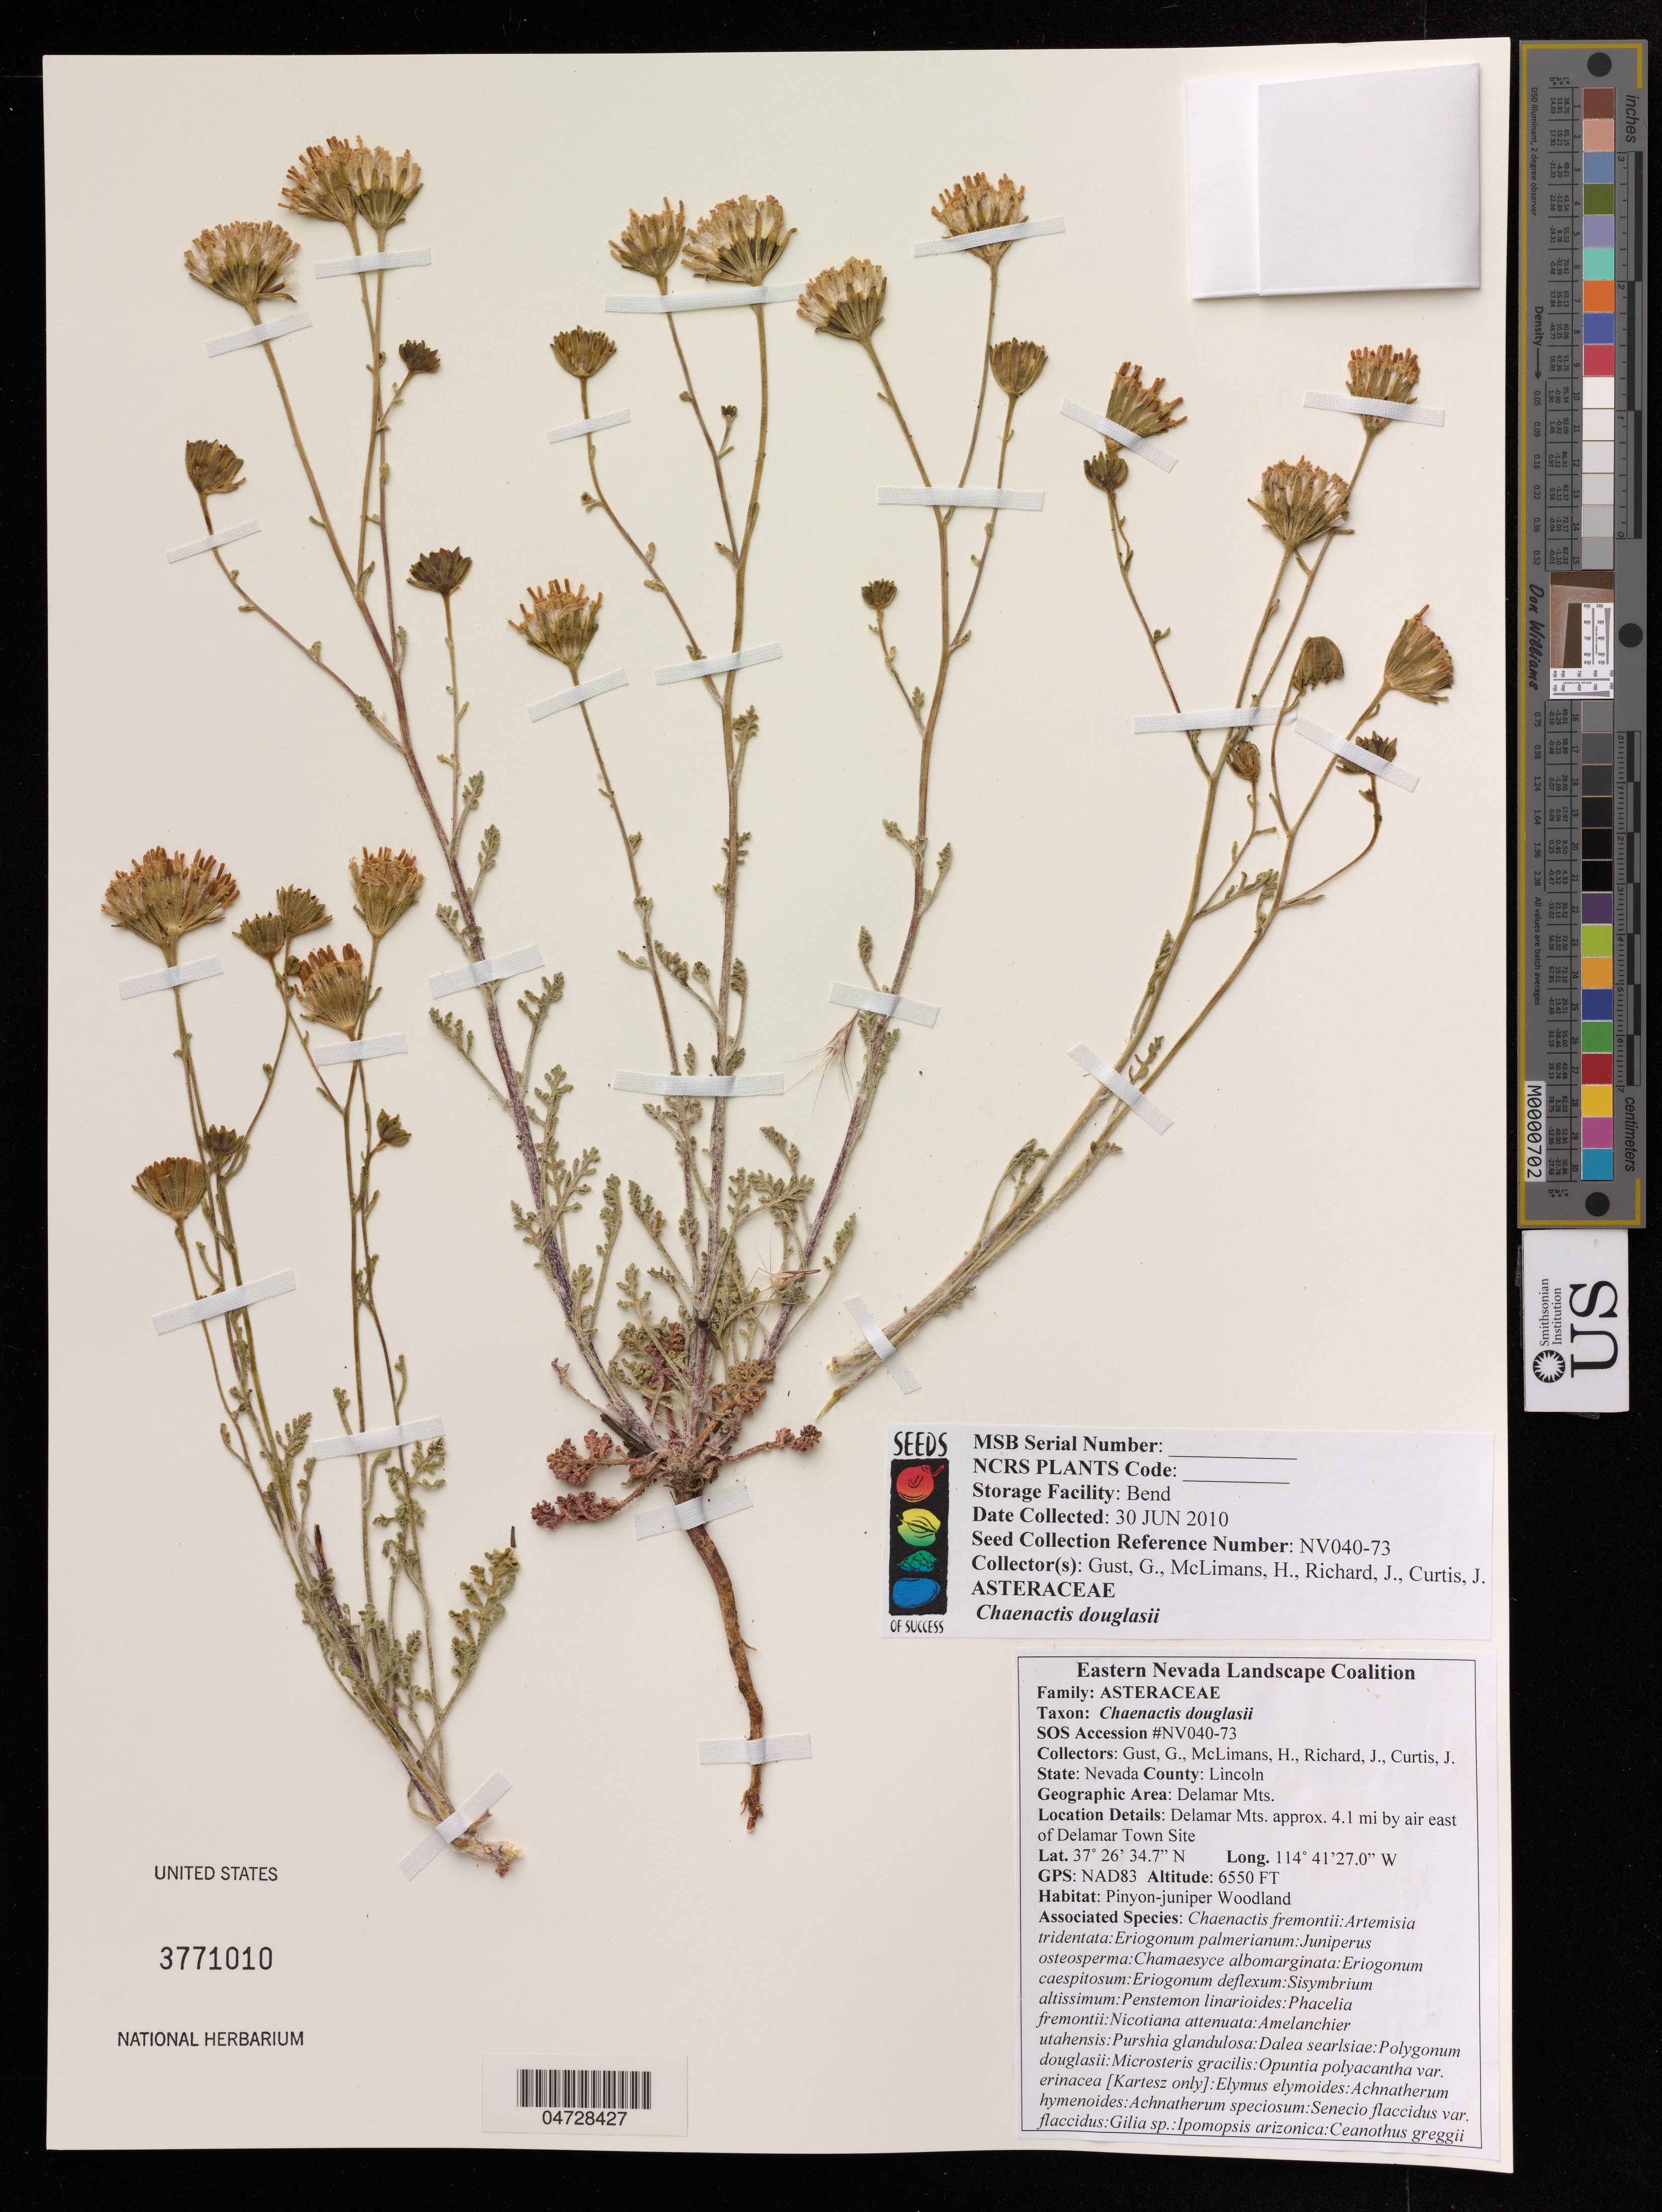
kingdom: Plantae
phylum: Tracheophyta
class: Magnoliopsida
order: Asterales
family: Asteraceae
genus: Chaenactis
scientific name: Chaenactis douglasii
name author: Hook. & Arn.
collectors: A. Gust., H. McLimans & J. Richard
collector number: n.s.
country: United States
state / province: Nevada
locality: Lincoln, Delamar Mts. approx. 4.1 mi by air east of Delamar Town Site.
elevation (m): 1996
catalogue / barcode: US 3771010